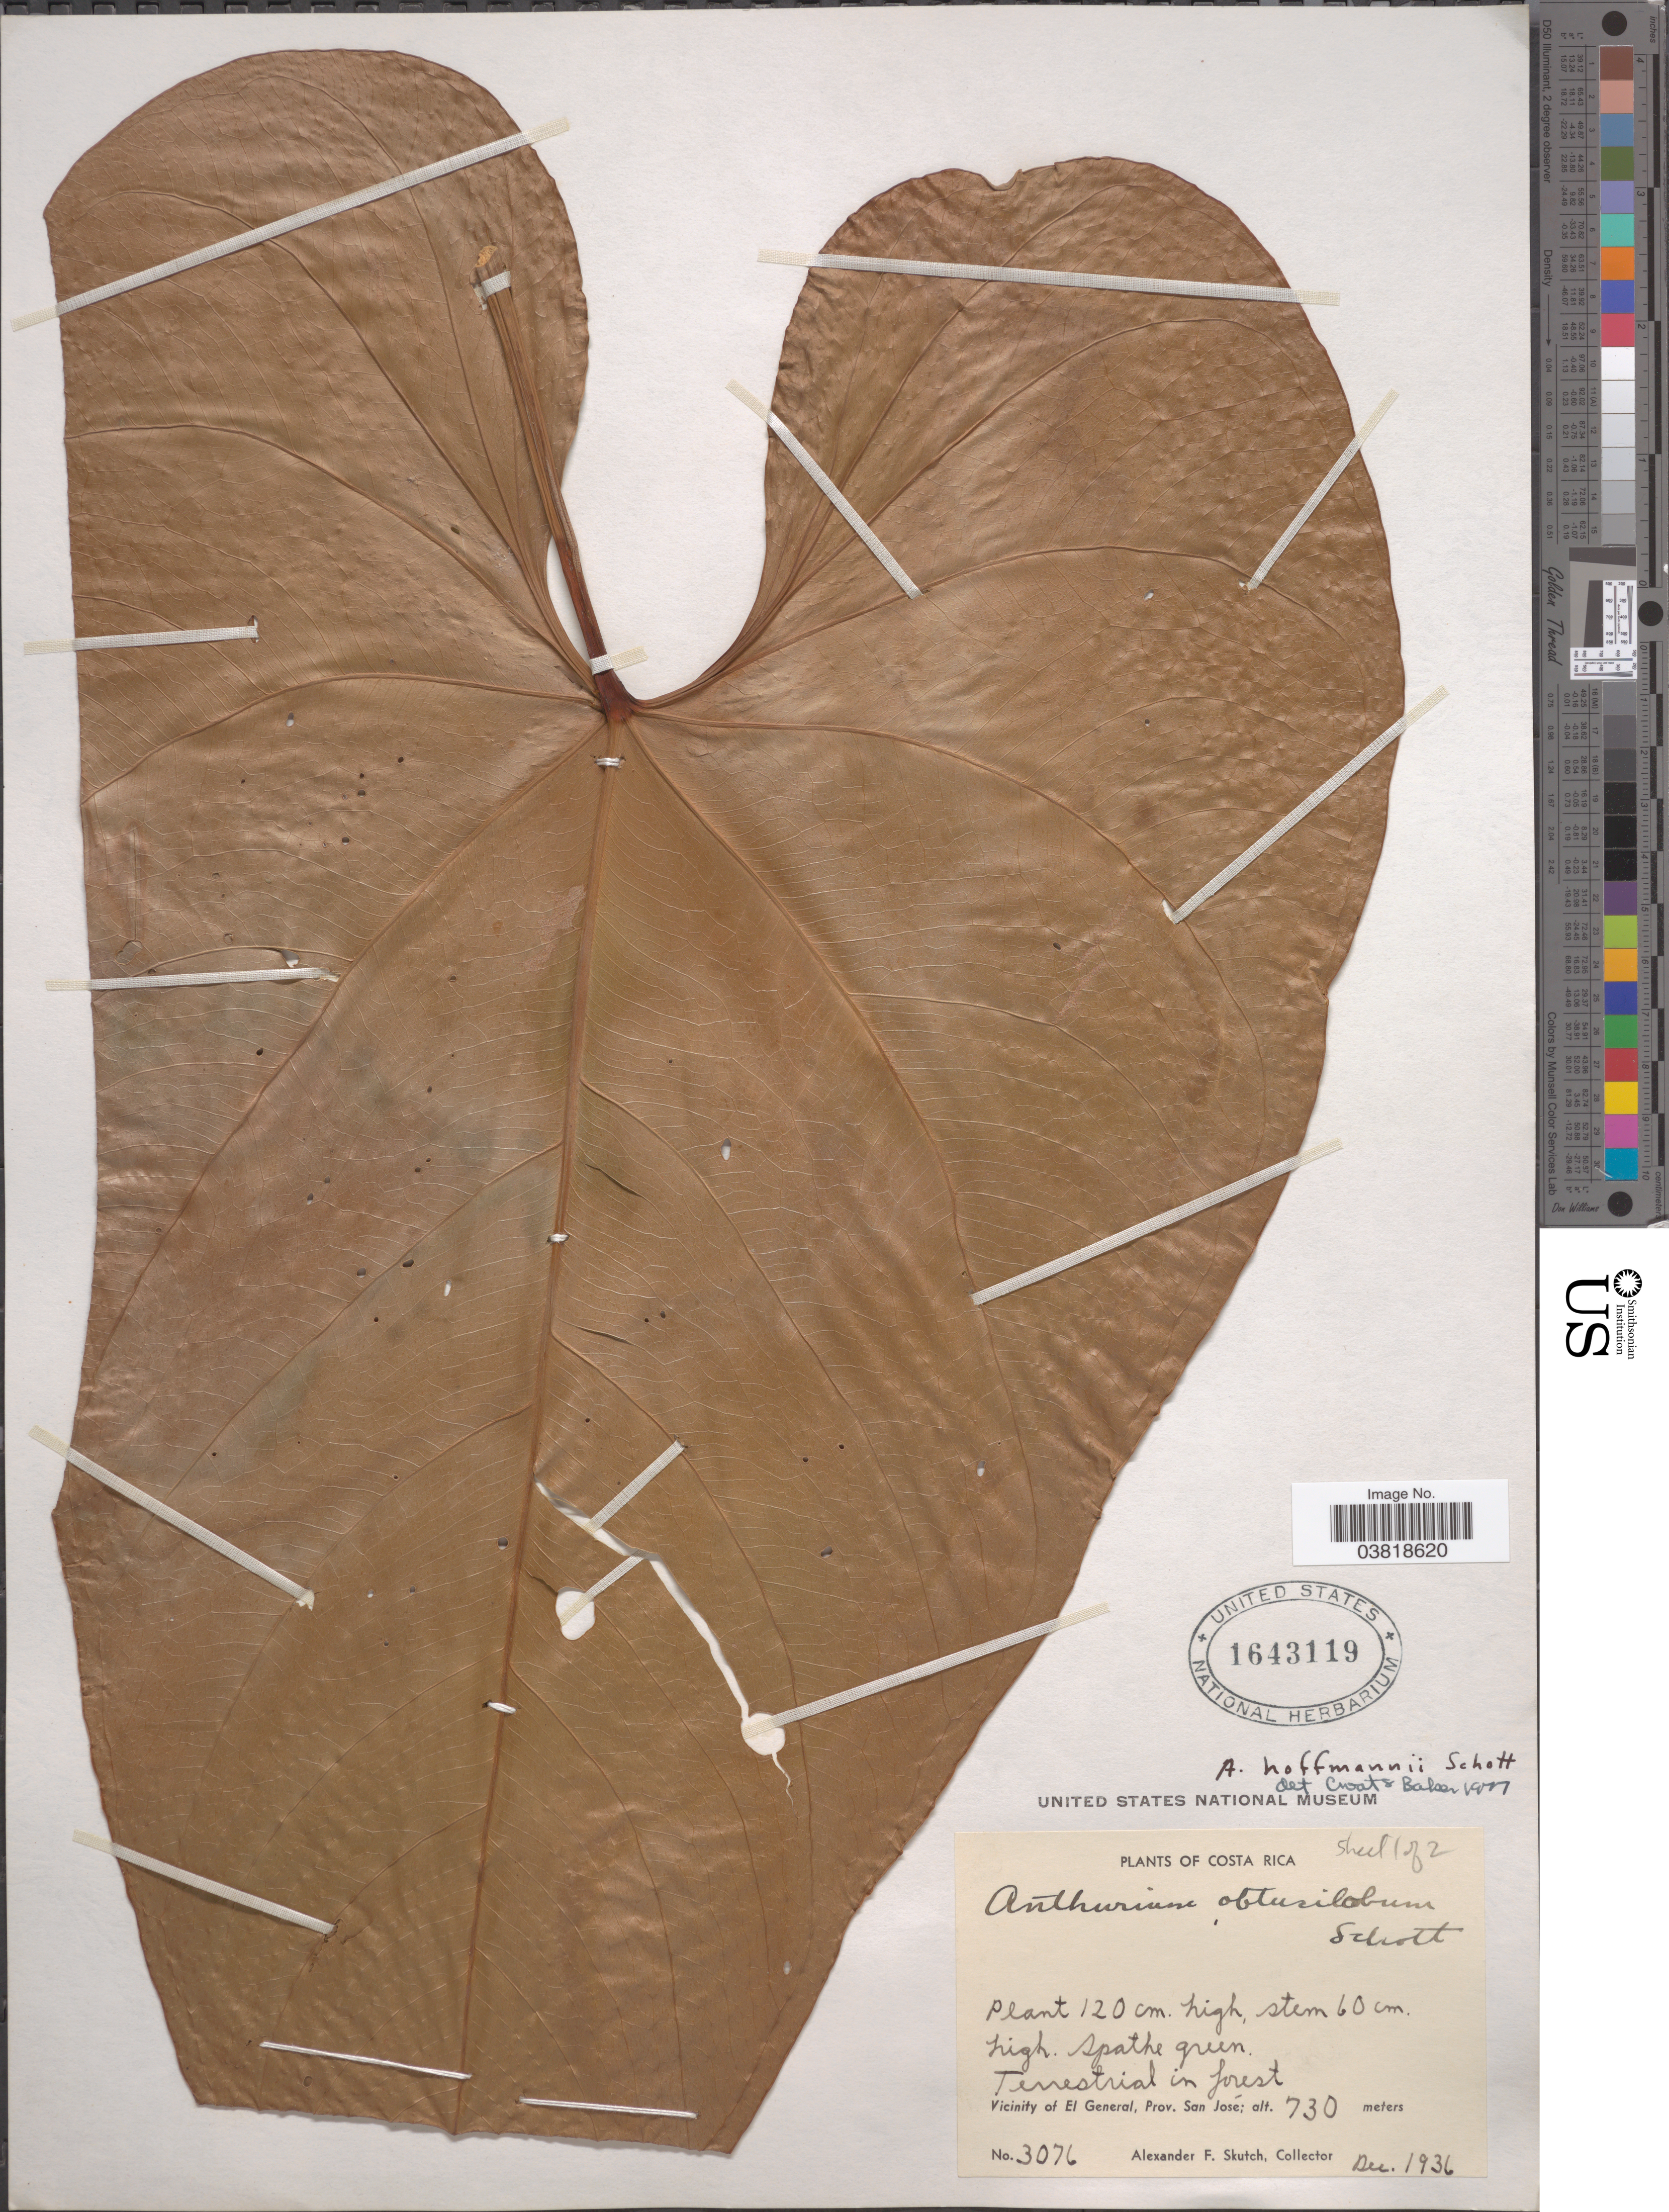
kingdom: Plantae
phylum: Tracheophyta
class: Liliopsida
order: Alismatales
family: Araceae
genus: Anthurium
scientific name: Anthurium hoffmanni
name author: Schott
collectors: A. F. Skutch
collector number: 3076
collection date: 1936-12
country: Costa Rica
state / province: San José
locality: Vicinity of El General.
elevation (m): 730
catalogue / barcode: US 1643119